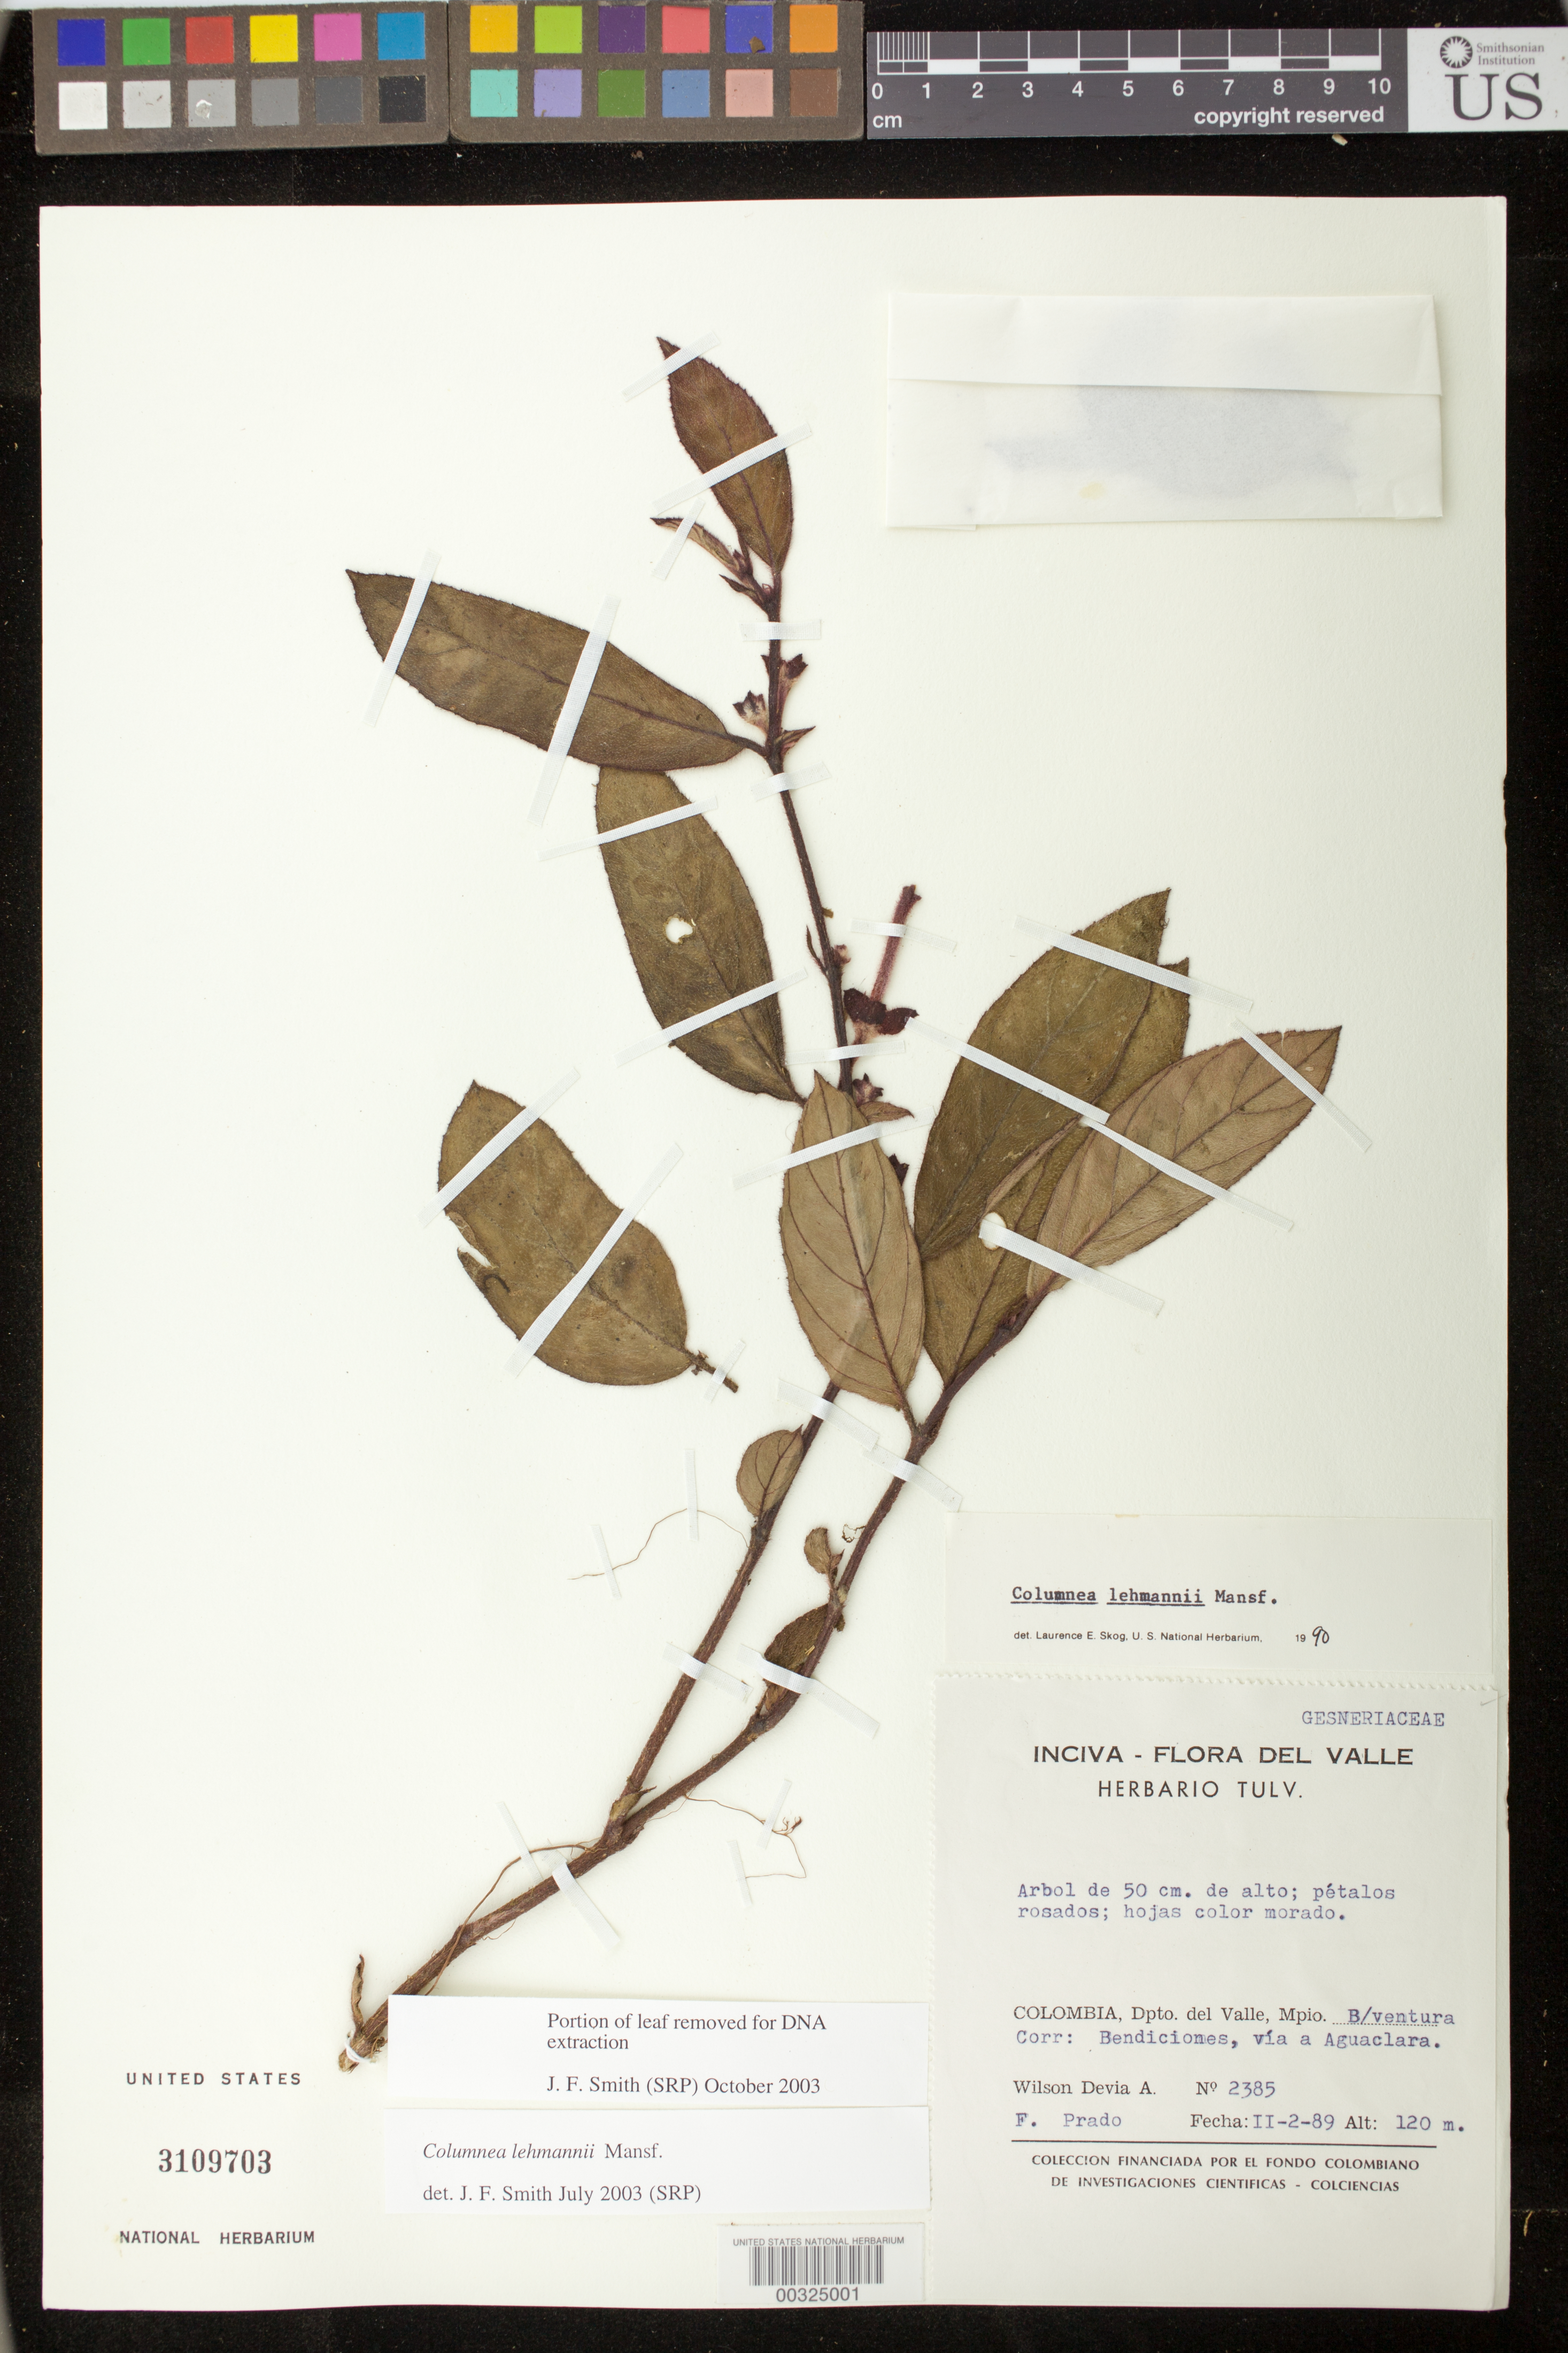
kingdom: Plantae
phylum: Tracheophyta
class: Magnoliopsida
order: Lamiales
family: Gesneriaceae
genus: Columnea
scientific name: Columnea herthae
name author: Mansf.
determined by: Clark, J. L.; Skog, Laurence E.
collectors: W. Devia A. & F. Prado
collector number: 2385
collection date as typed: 02 Feb 1989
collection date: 1989-02-02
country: Colombia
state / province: Valle del Cauca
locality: Mun. of B/ventura, corr: Bendiciones, via a Aguaclara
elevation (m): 120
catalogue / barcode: US 3109703